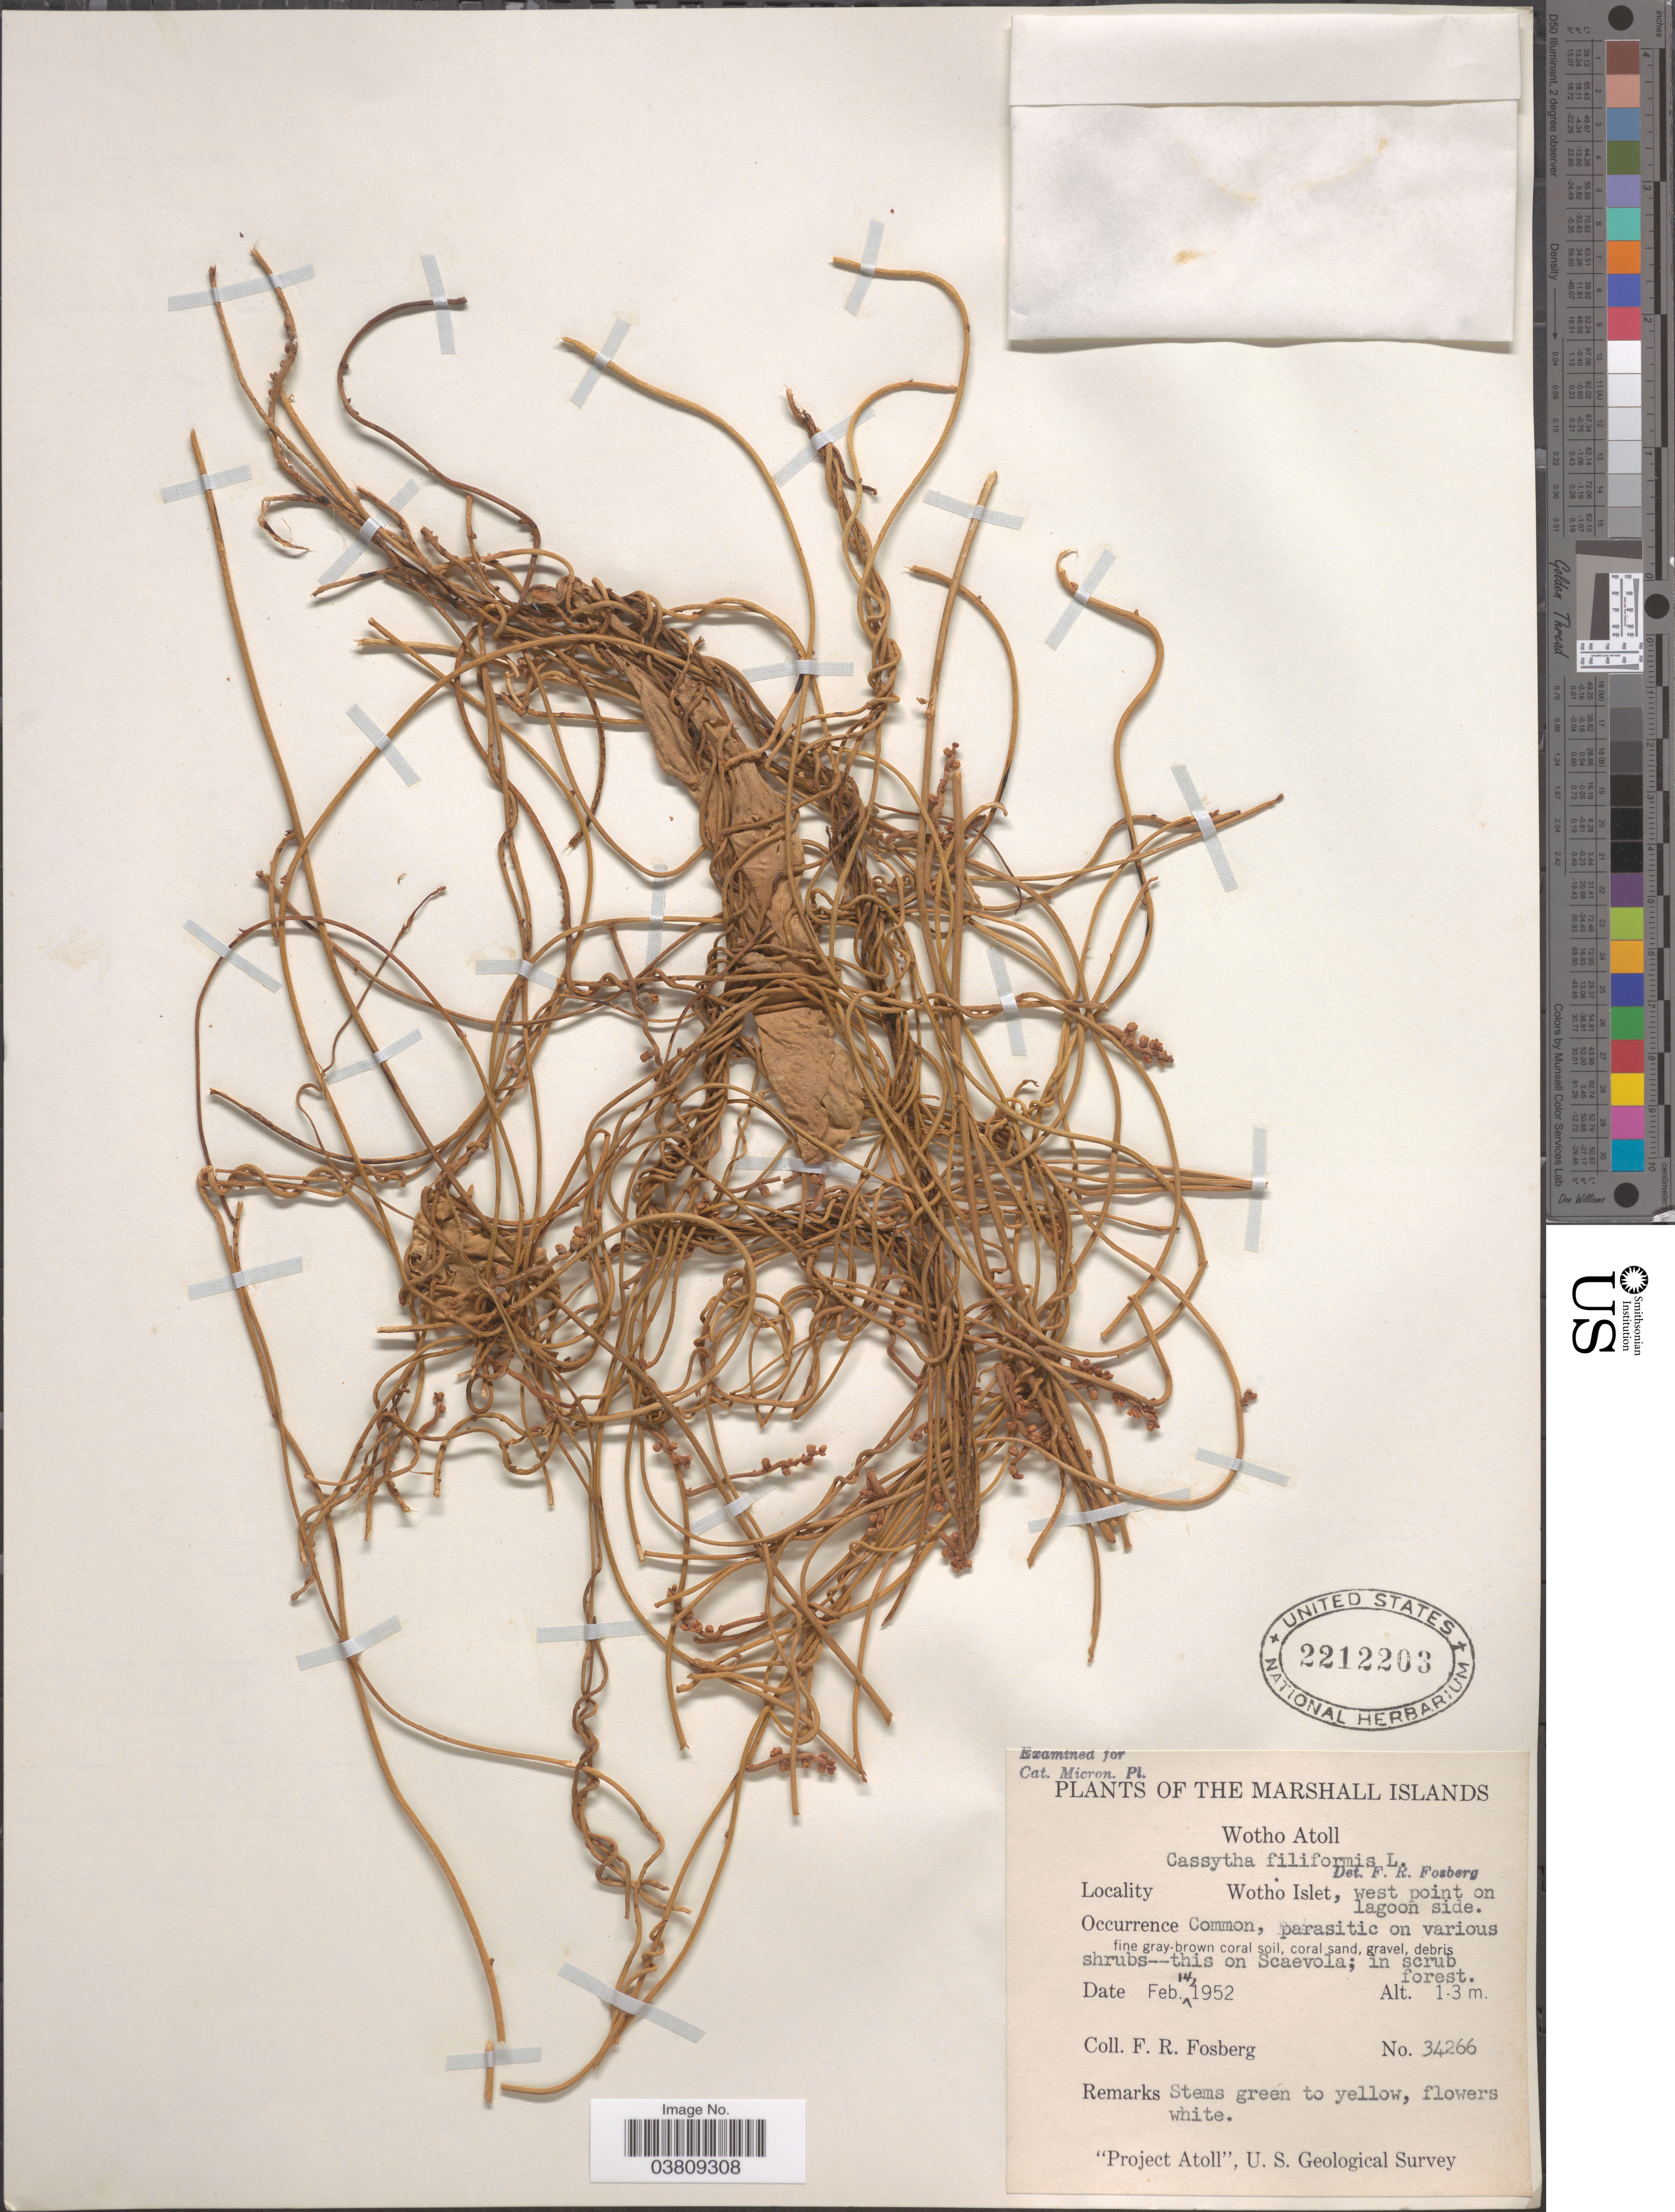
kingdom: Plantae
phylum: Tracheophyta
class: Magnoliopsida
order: Laurales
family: Lauraceae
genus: Cassytha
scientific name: Cassytha filiformis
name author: L.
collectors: F. R. Fosberg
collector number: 34266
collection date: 1952-02-14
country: Marshall Islands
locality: Wotho Atoll. Wotho Islet, west point on lagoon side.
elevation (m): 1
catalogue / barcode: US 2212203